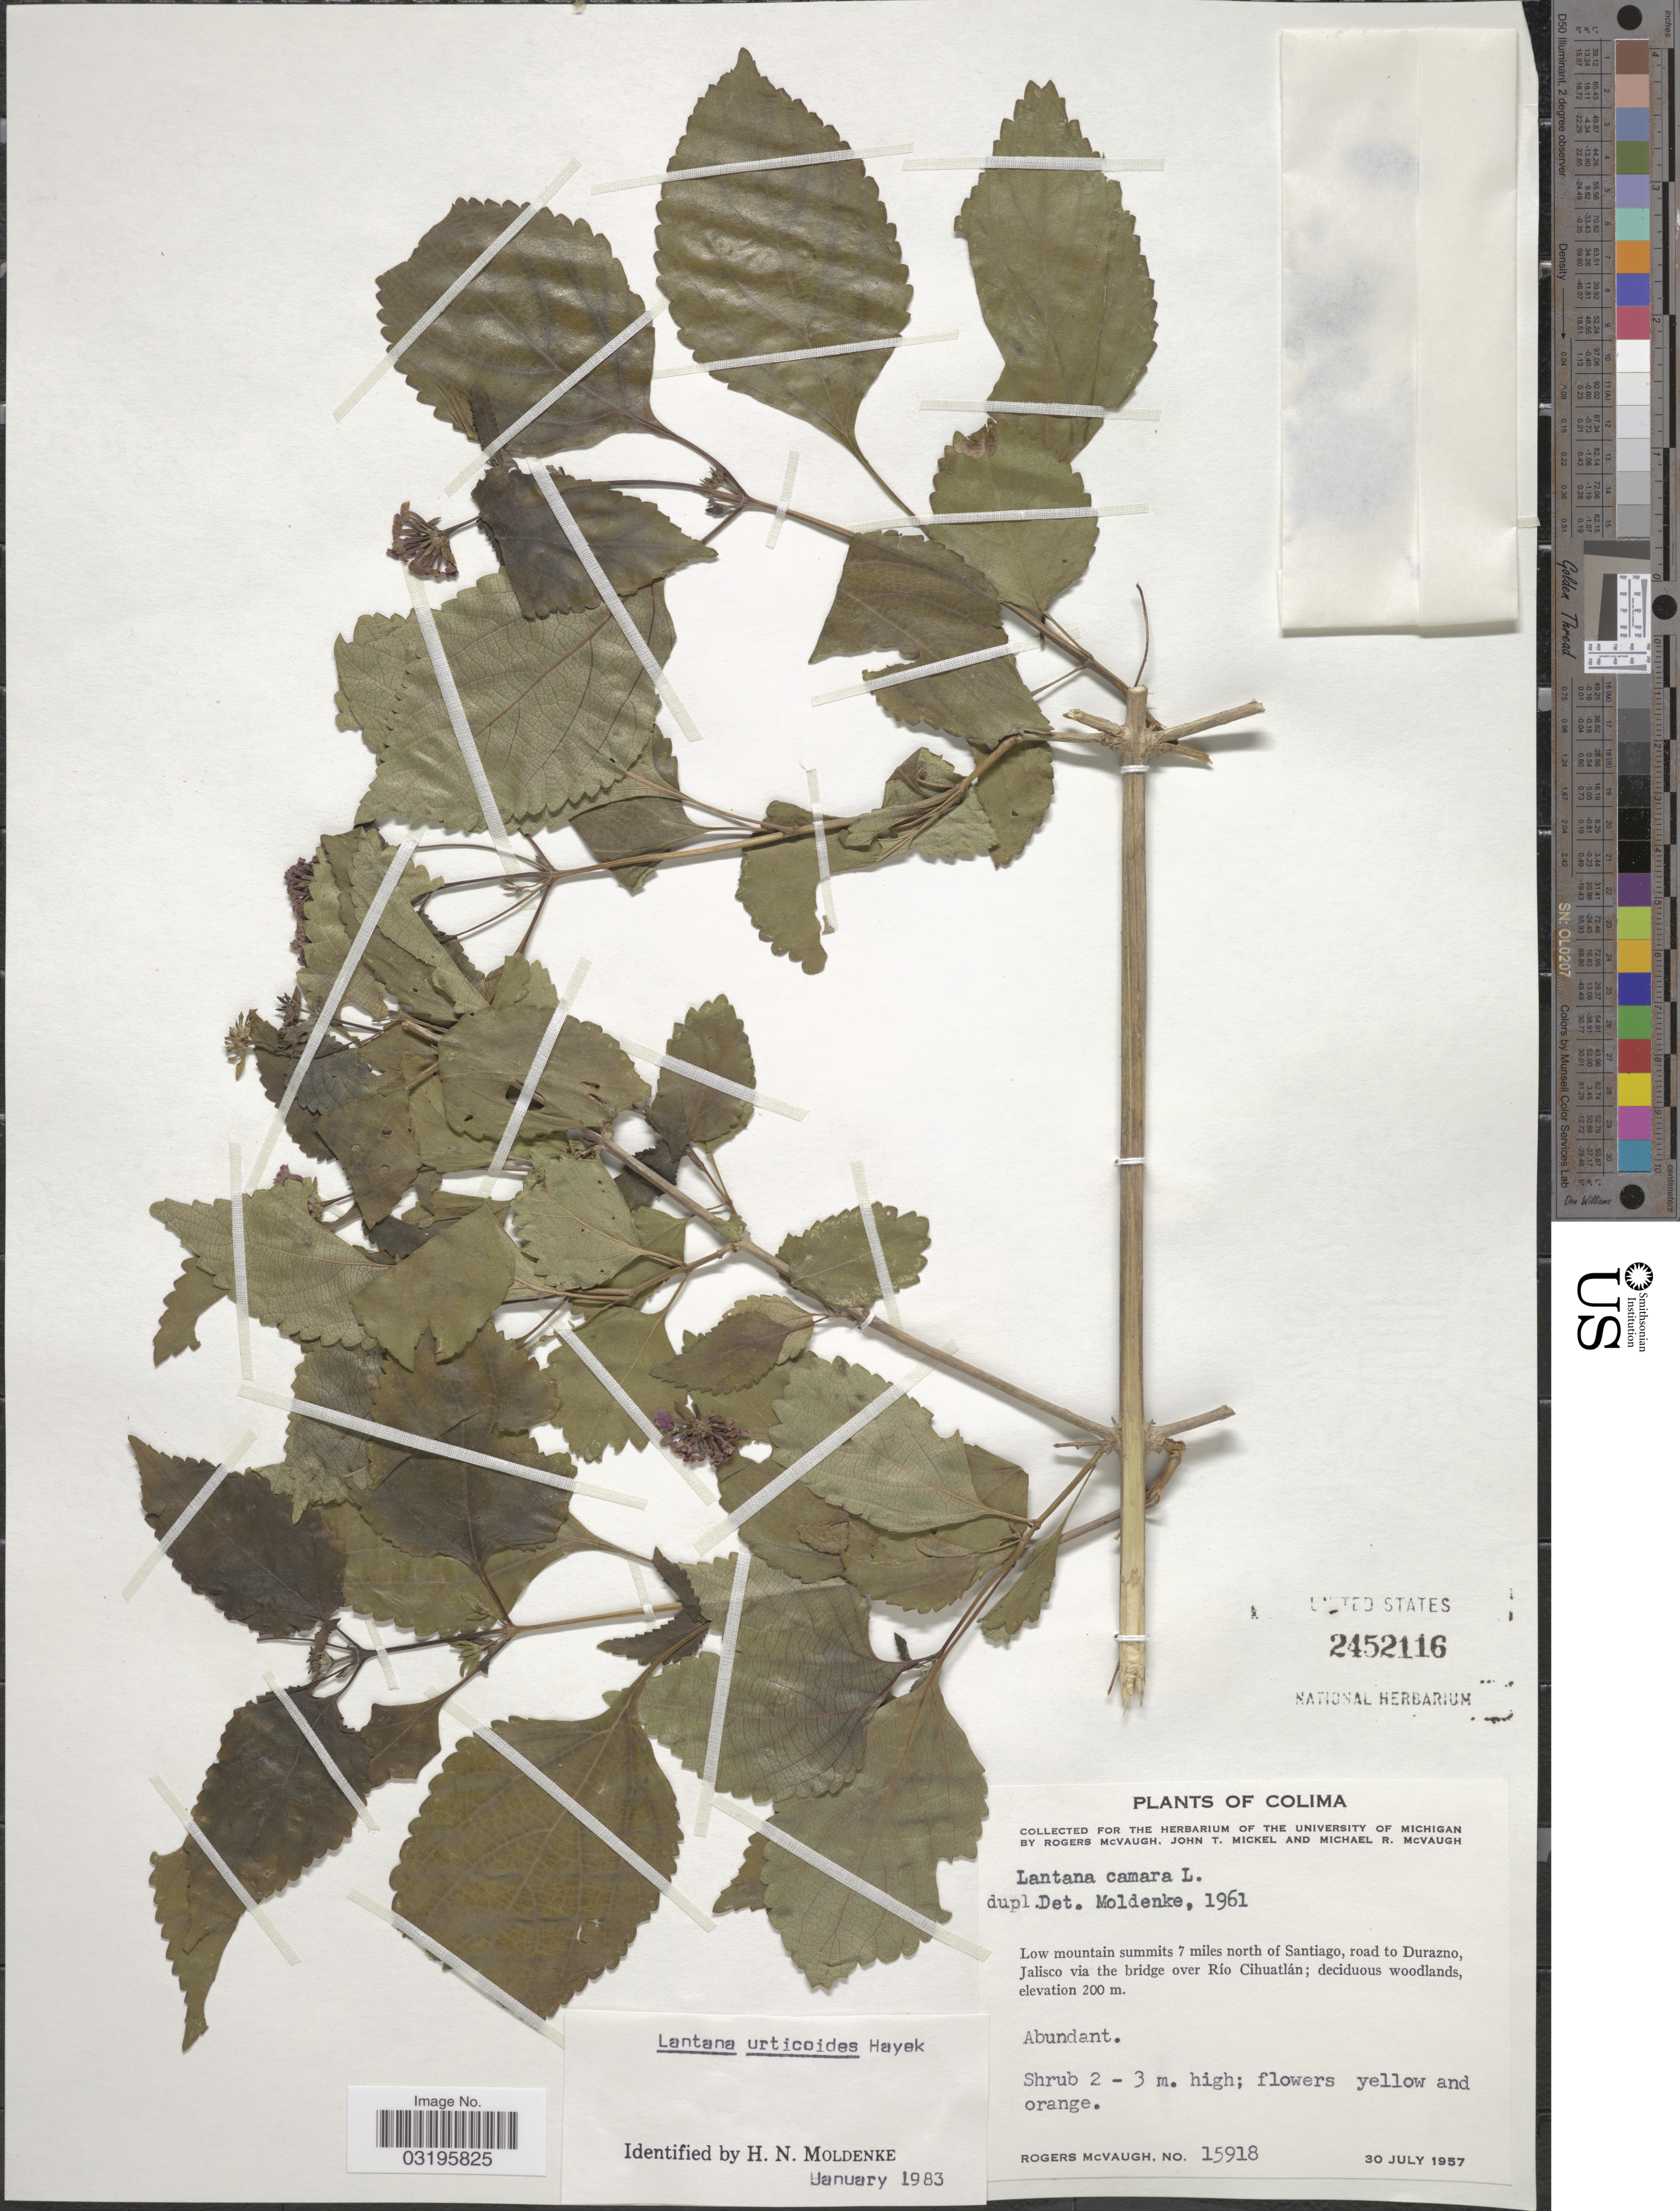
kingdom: Plantae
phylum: Tracheophyta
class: Magnoliopsida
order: Lamiales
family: Verbenaceae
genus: Lantana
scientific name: Lantana urticoides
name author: Hayek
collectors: R. McVaugh, J. T. Mickel & M. R. McVaugh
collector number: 15918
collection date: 1957-07-30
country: Mexico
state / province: Colima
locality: Low mountains summits 7 miles north of Santiago, road to Durazno, Jalisco via the bridge over Río Cihuatlán.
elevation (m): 200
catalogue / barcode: US 2452116